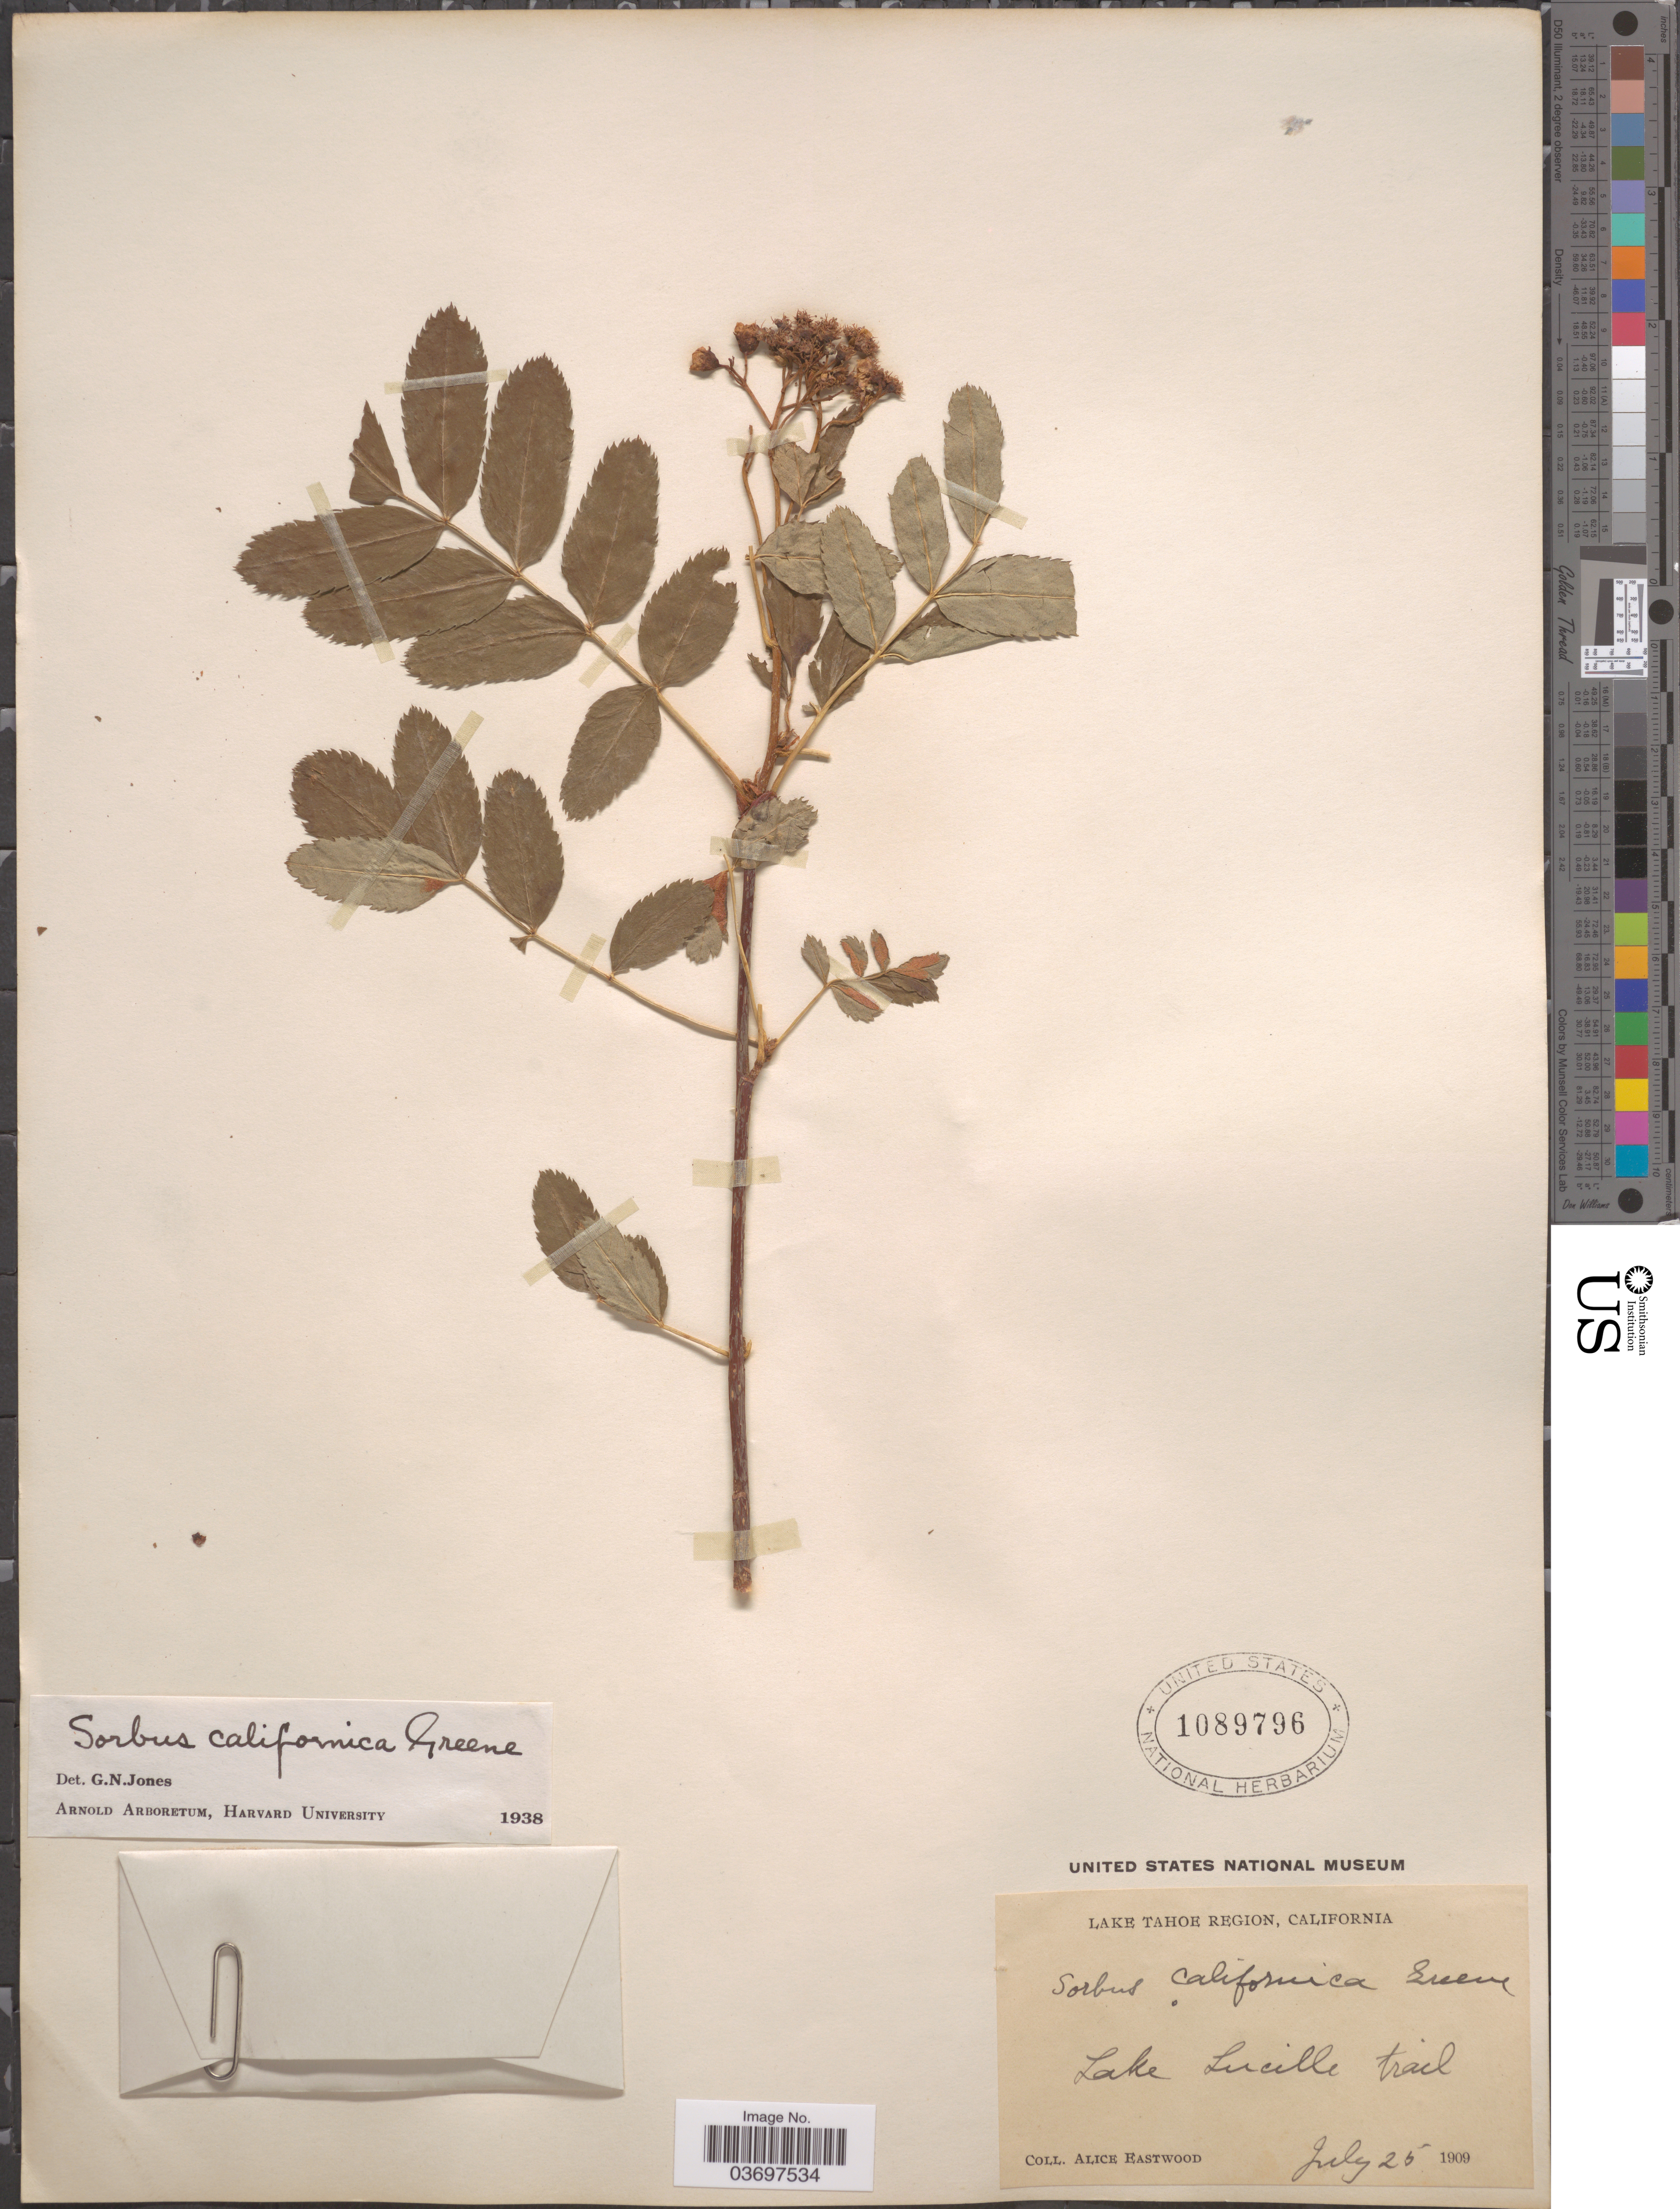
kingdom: Plantae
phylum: Tracheophyta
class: Magnoliopsida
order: Rosales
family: Rosaceae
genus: Sorbus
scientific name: Sorbus californica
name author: Greene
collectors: A. Eastwood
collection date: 1909-07-25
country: United States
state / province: California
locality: Lake Tahoe Region. Lake Lucille trail.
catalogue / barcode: US 1089796